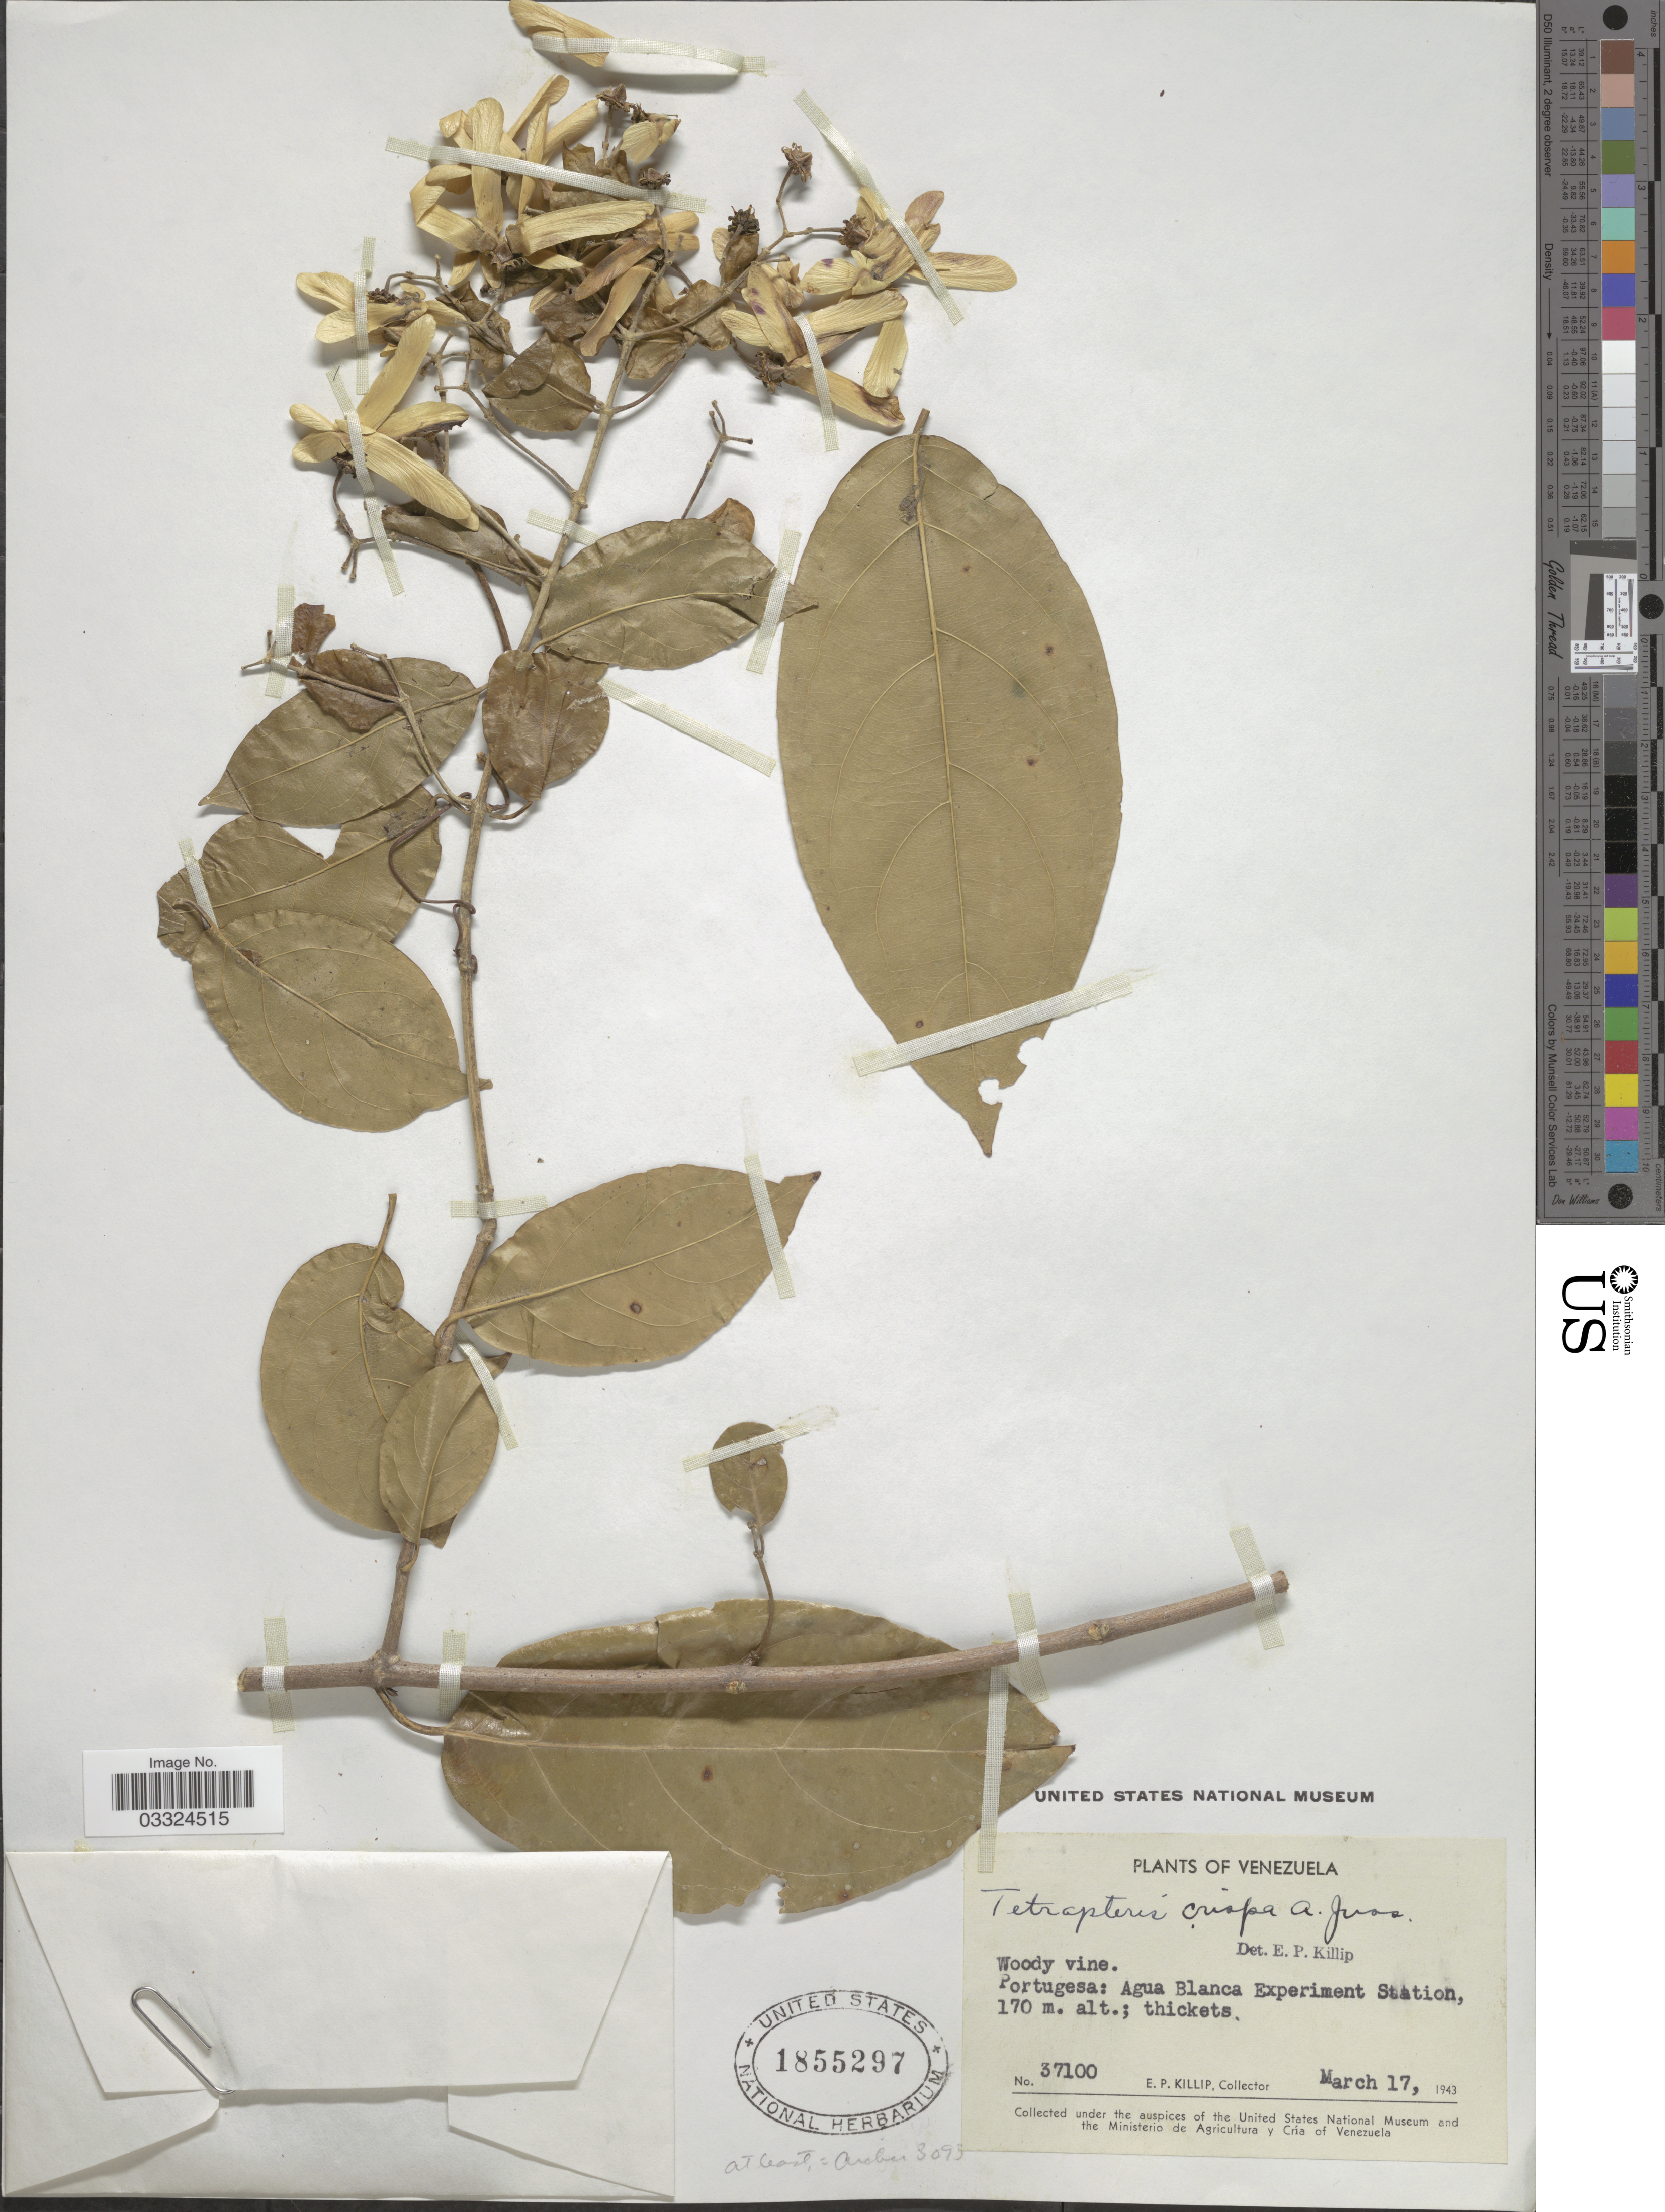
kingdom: Plantae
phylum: Tracheophyta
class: Magnoliopsida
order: Malpighiales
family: Malpighiaceae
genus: Tetrapterys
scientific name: Tetrapterys crispa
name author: A. Juss.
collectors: E. P. Killip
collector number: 37100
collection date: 1943-03-17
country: Venezuela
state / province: Portuguesa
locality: Portugesa: Agua Blanca Experiment Station.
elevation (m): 170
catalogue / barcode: US 1855297